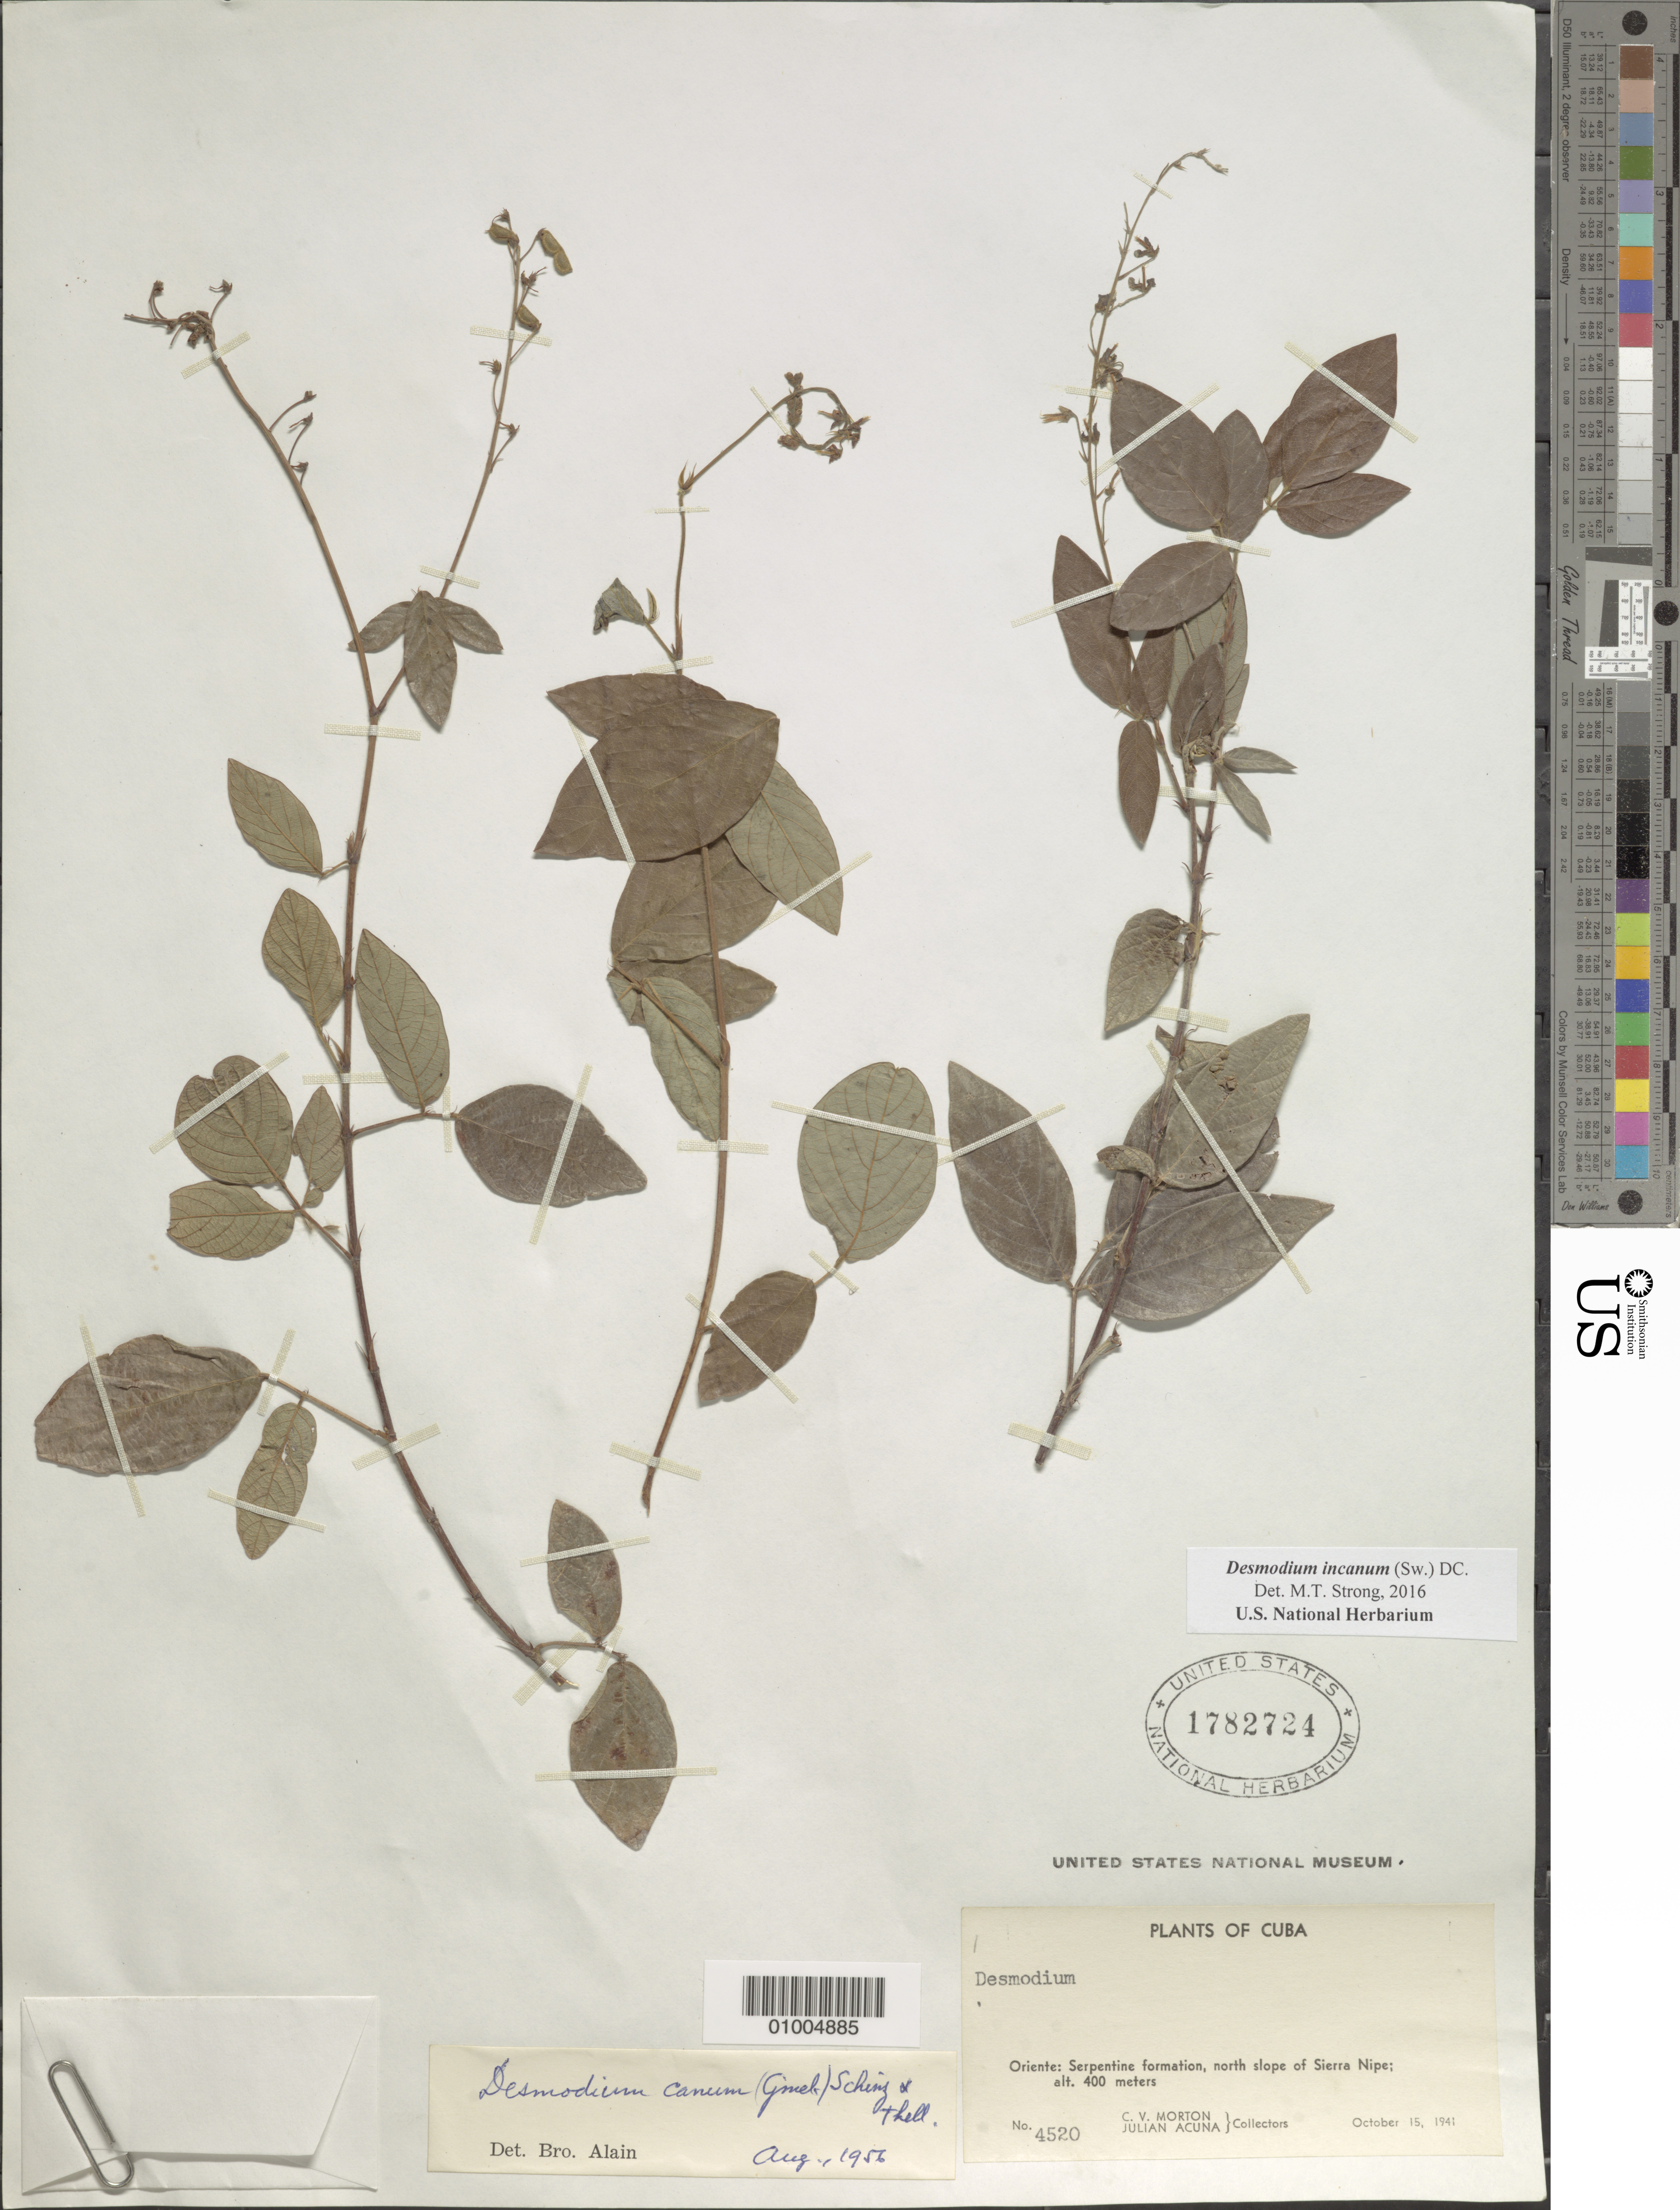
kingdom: Plantae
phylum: Tracheophyta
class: Magnoliopsida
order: Fabales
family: Fabaceae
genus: Desmodium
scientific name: Desmodium incanum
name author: (Sw.) DC.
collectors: C. V. Morton & J. Acuña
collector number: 4520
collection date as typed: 15 Oct 1941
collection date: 1941-10-15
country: Cuba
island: Cuba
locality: Oriente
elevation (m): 400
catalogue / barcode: US 1782724